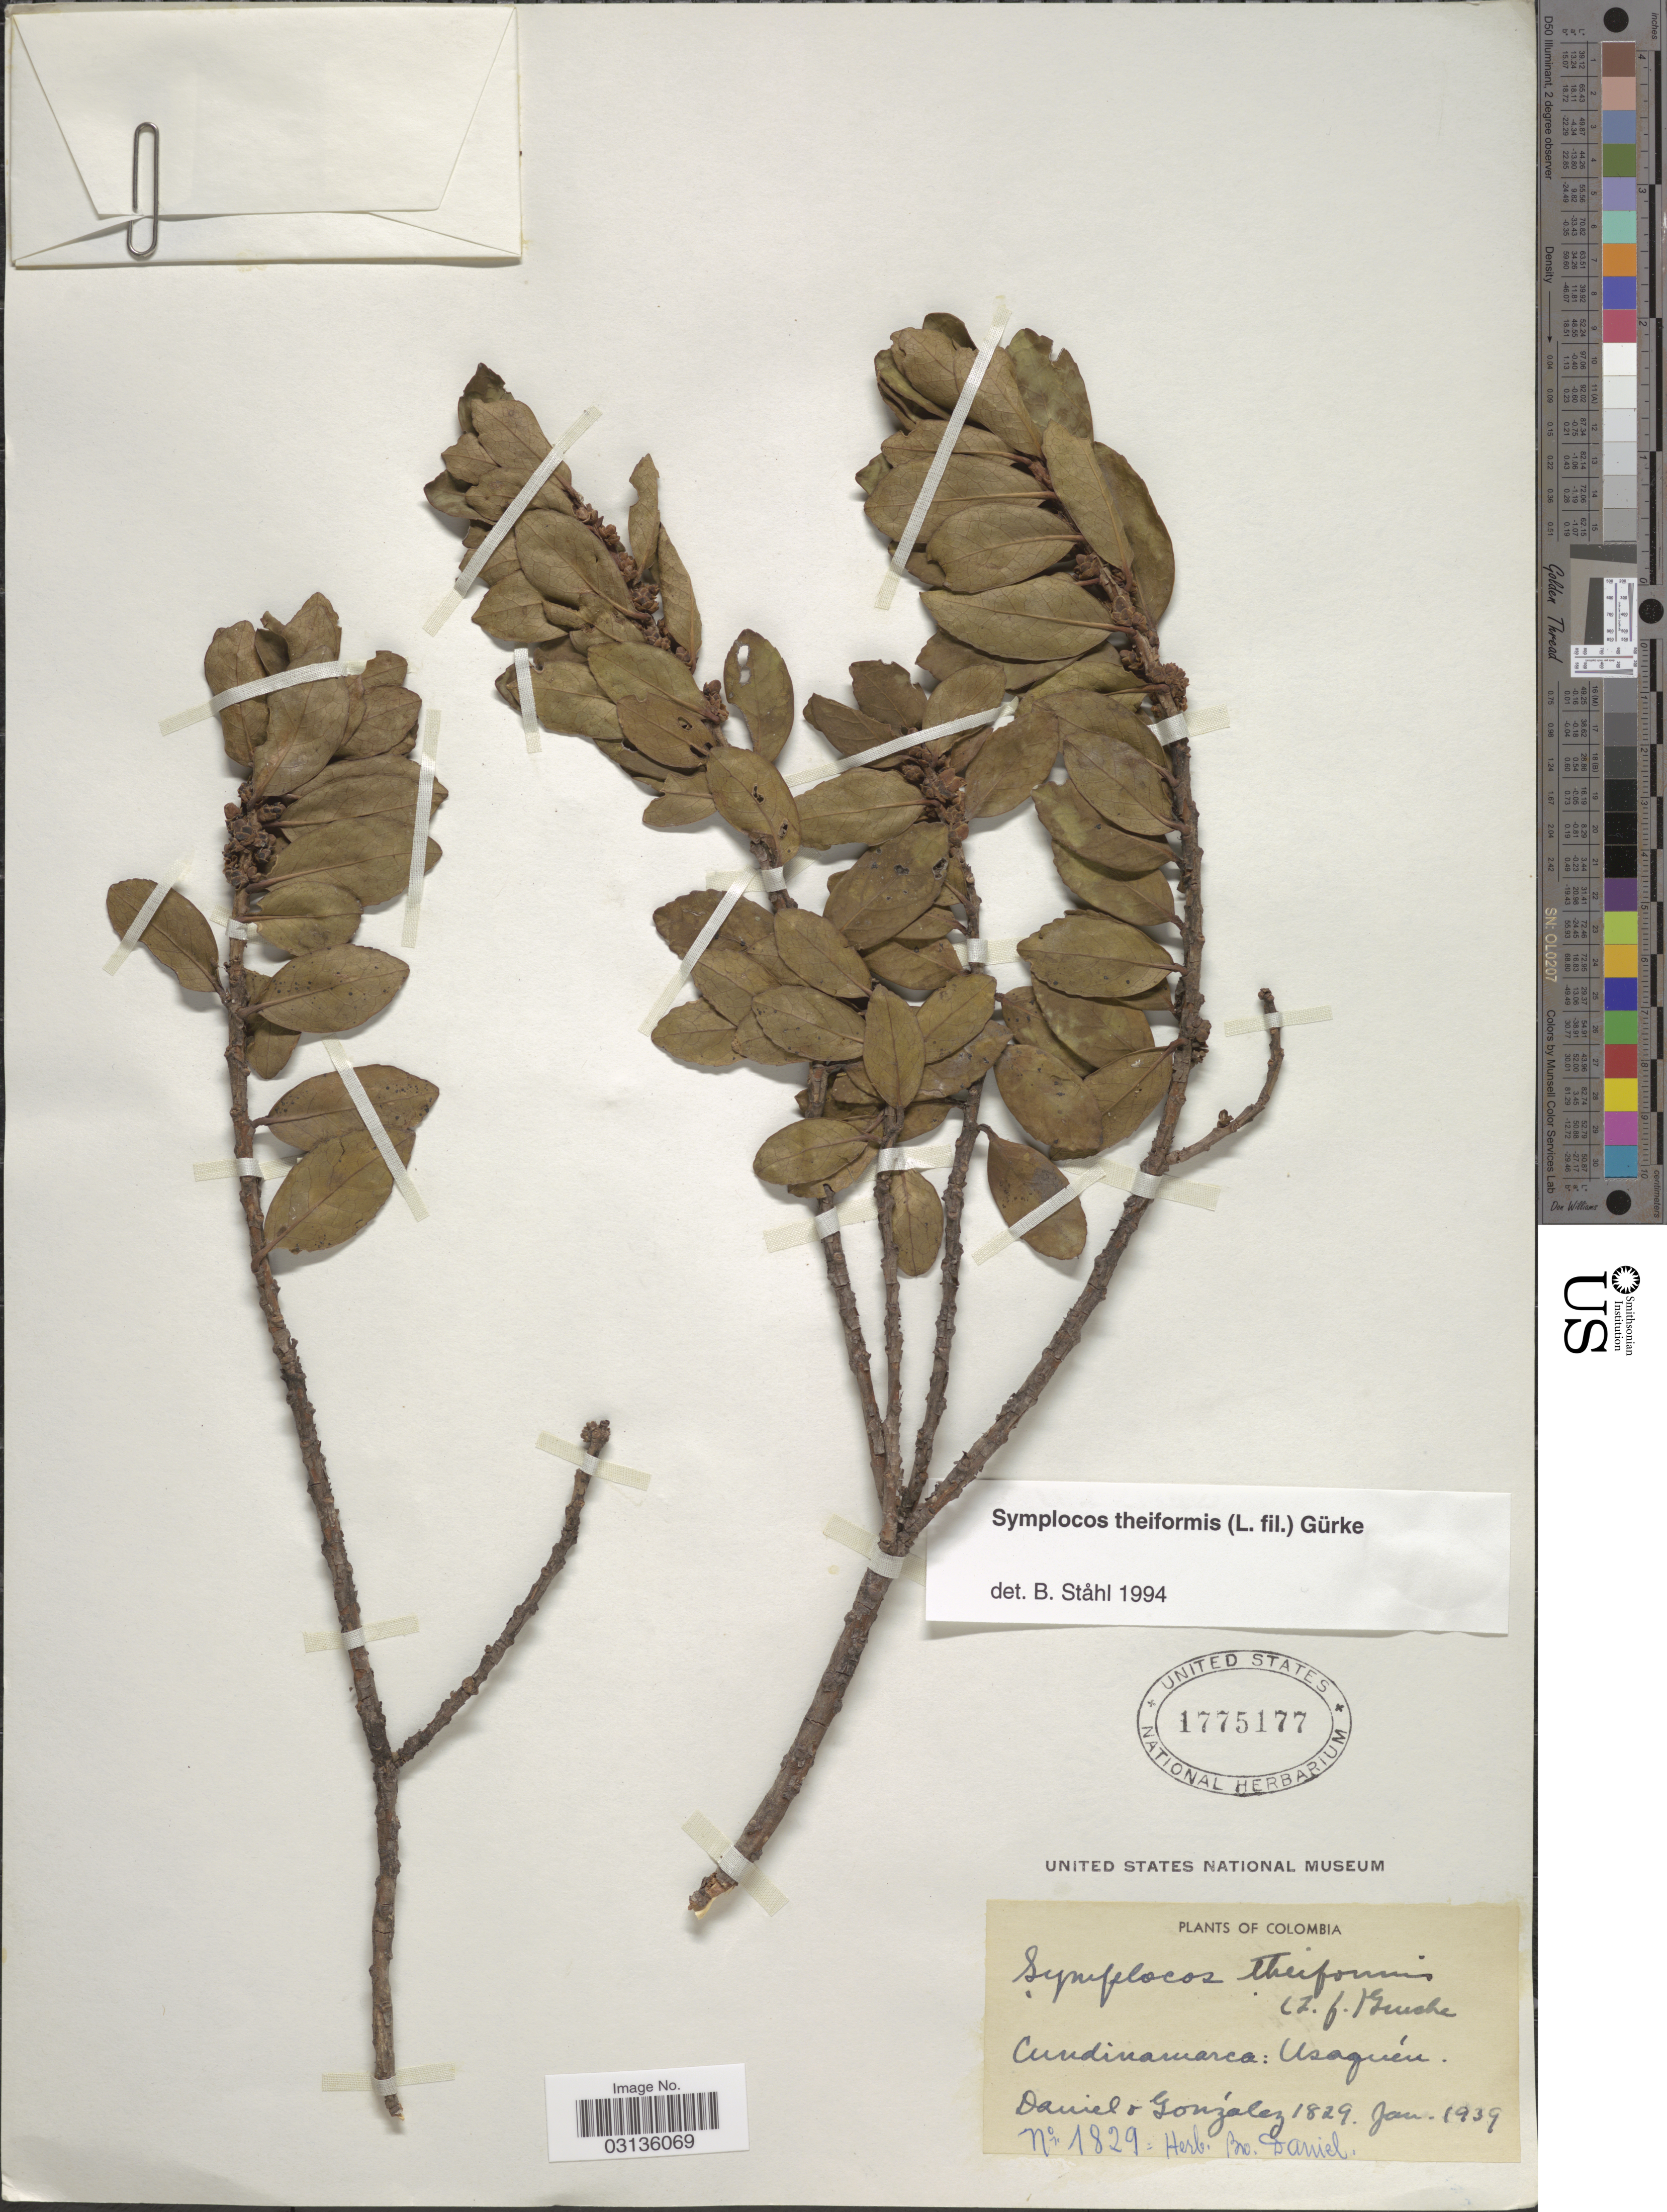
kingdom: Plantae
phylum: Tracheophyta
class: Magnoliopsida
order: Ericales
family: Symplocaceae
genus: Symplocos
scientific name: Symplocos theiformis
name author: (L. f.) Oken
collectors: Bro. Daniel & -. Gonzalez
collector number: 1829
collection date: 1939-01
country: Colombia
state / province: Cundinamarca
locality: Usaquéun.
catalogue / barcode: US 1775177